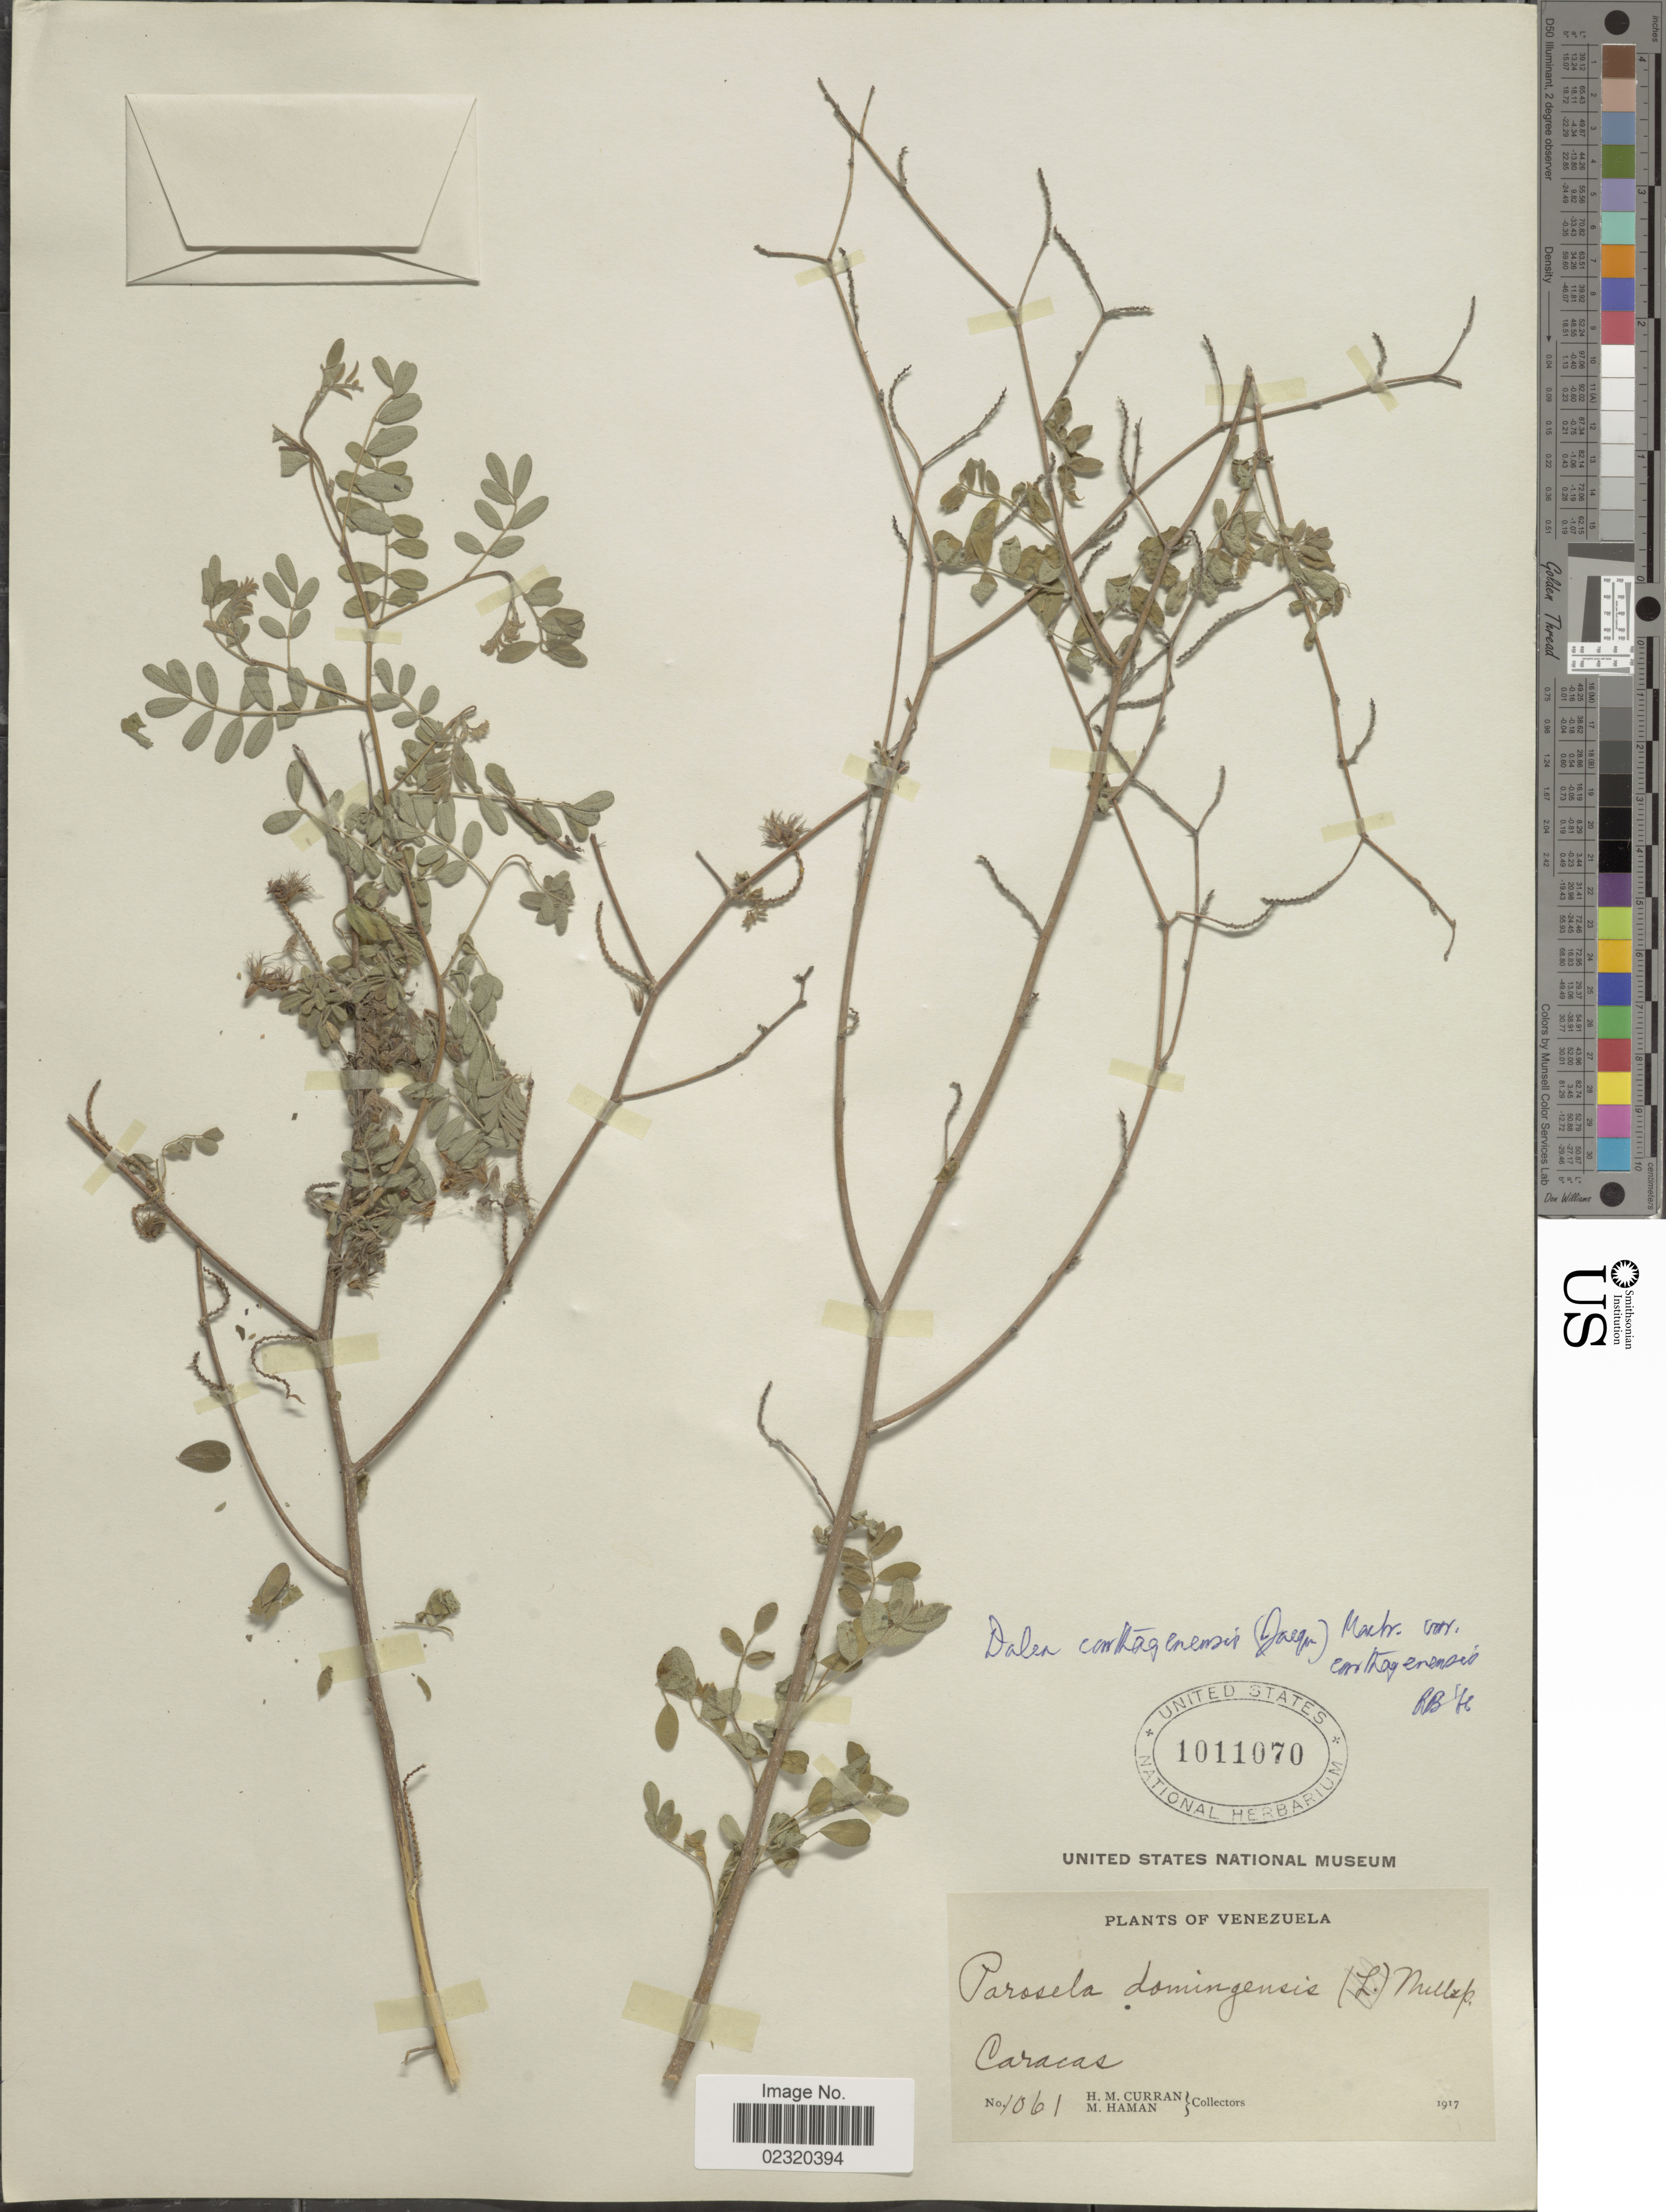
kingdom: Plantae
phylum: Tracheophyta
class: Magnoliopsida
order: Fabales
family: Fabaceae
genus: Dalea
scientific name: Dalea carthagenensis var. carthagenensis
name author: (Jacq.) J.F. Macbr.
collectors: H. M. Curran & M. Haman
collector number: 1061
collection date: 1917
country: Venezuela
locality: Caracas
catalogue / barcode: US 1011070